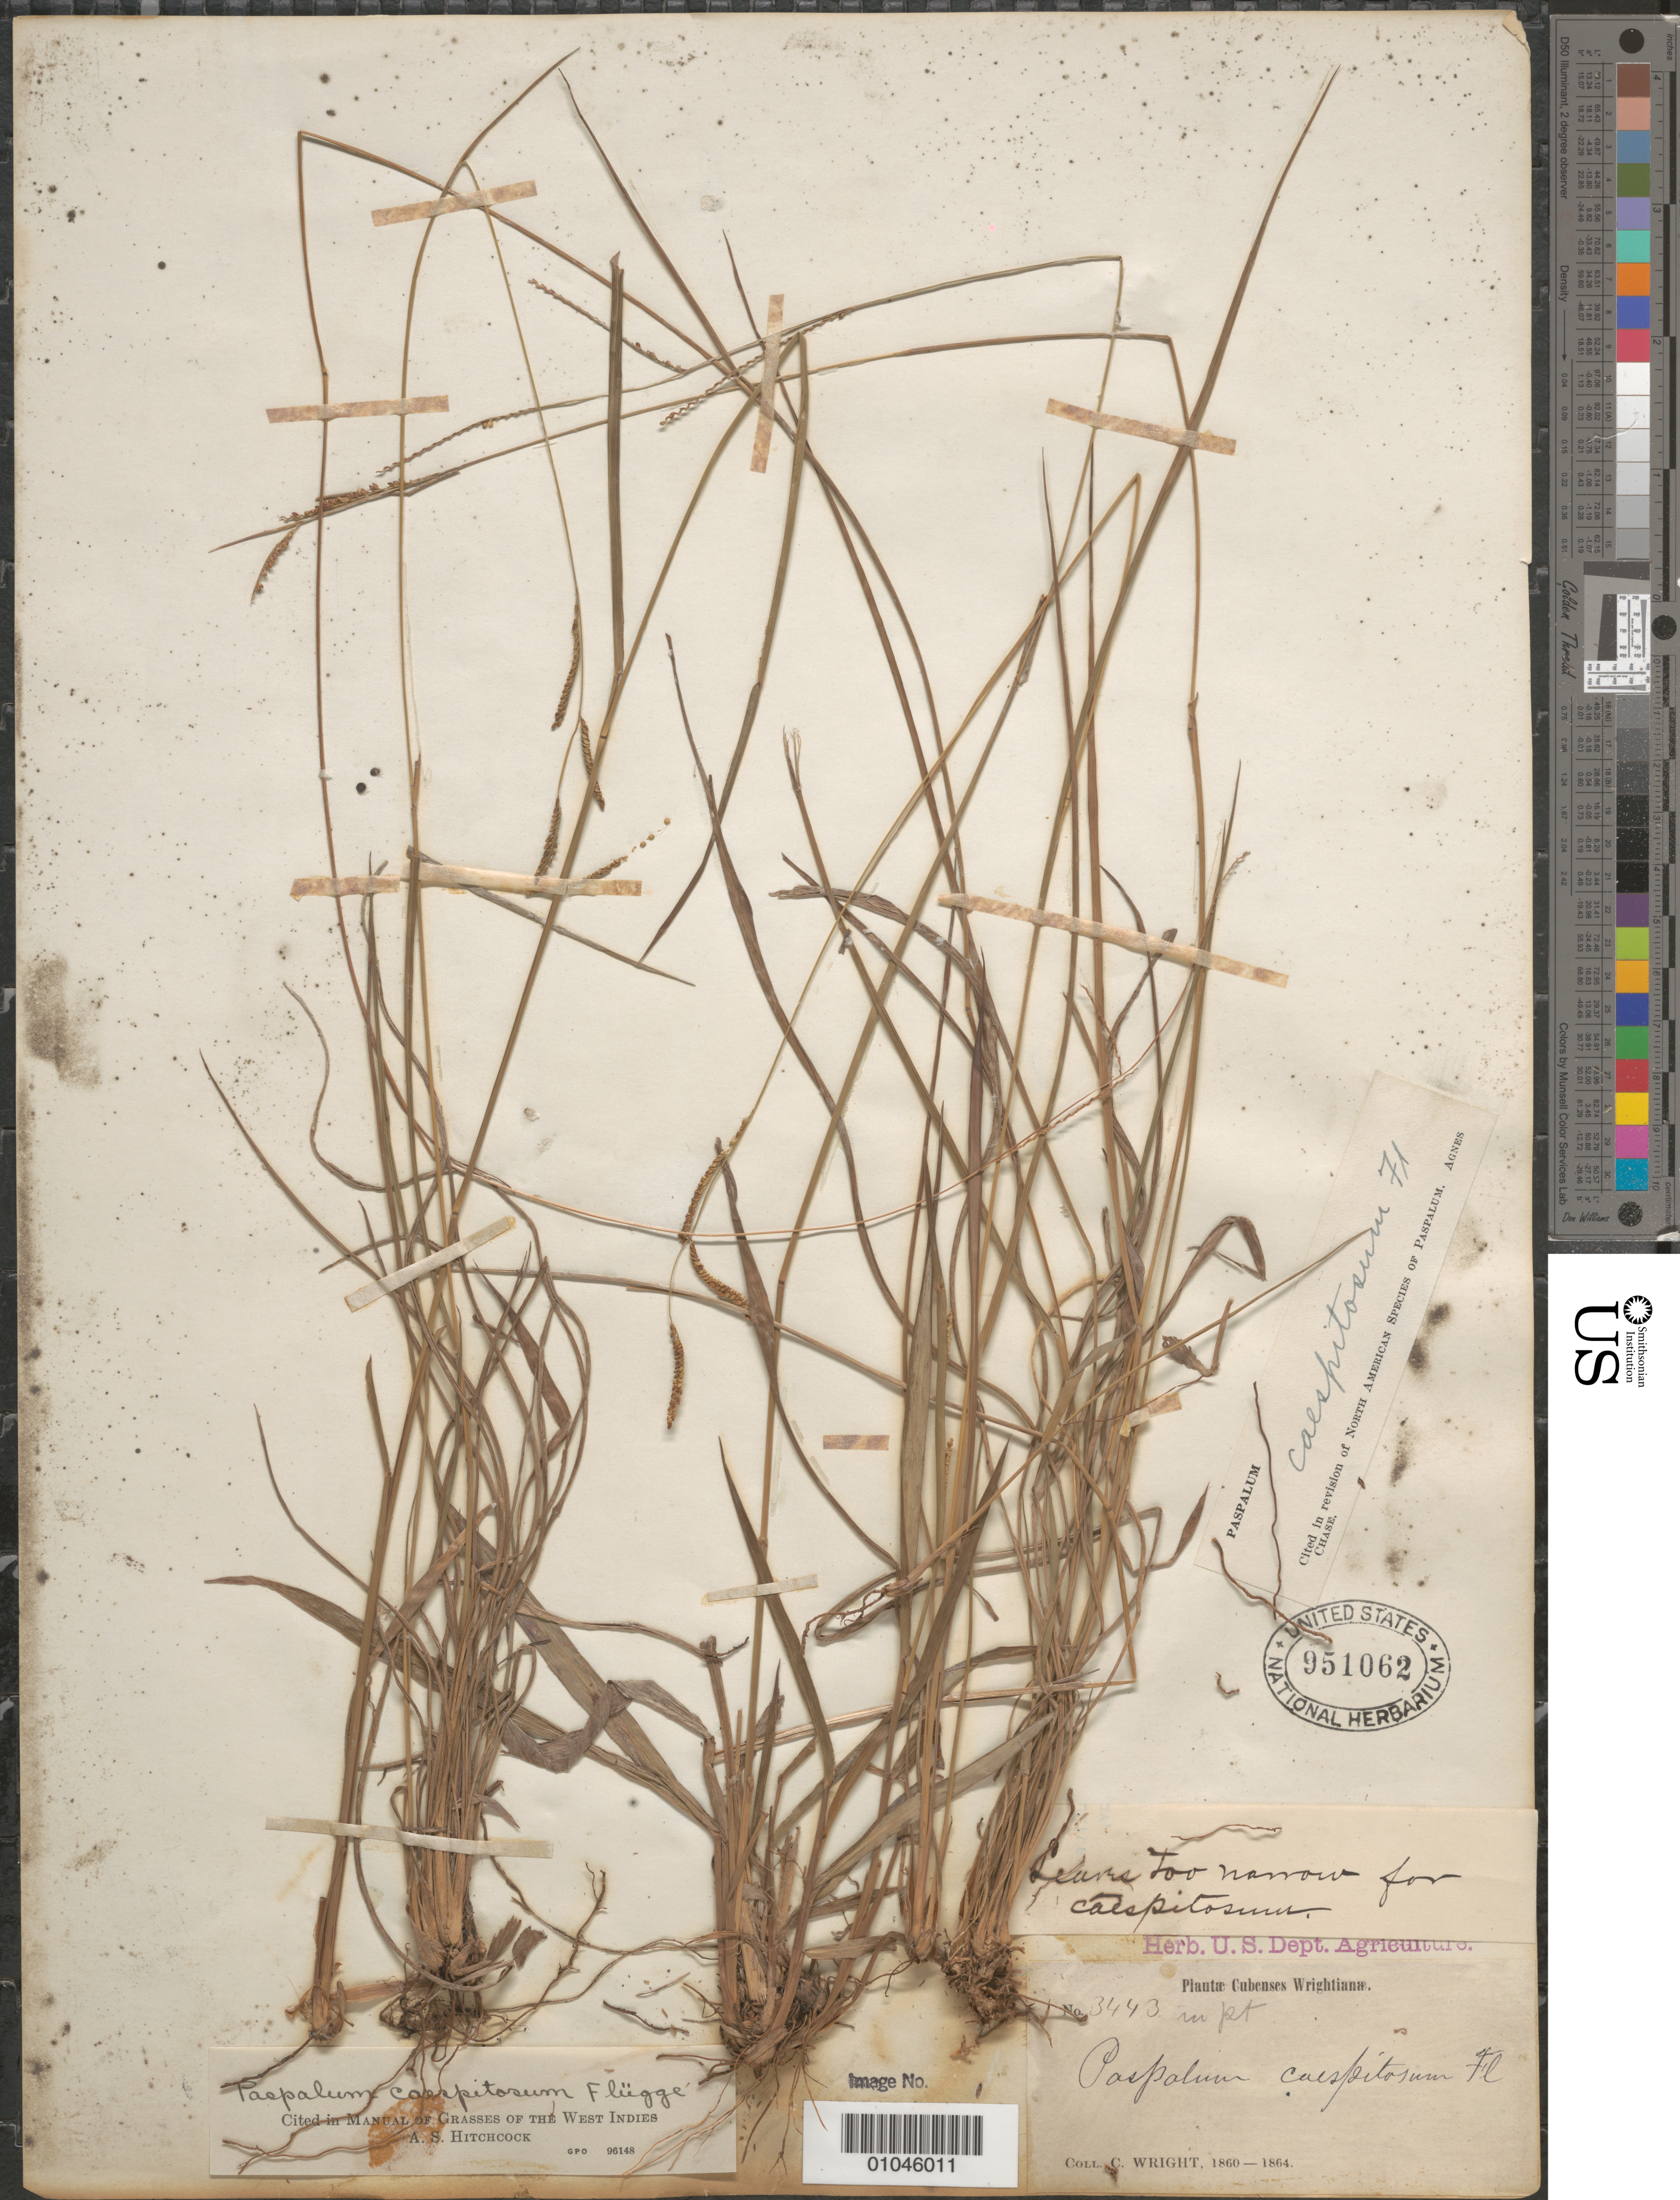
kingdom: Plantae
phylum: Tracheophyta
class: Liliopsida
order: Poales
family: Poaceae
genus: Paspalum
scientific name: Paspalum caespitosum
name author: Flüggé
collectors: C. Wright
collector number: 3443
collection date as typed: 1860 to 1864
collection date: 1860/1864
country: Cuba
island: Cuba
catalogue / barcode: US 951062